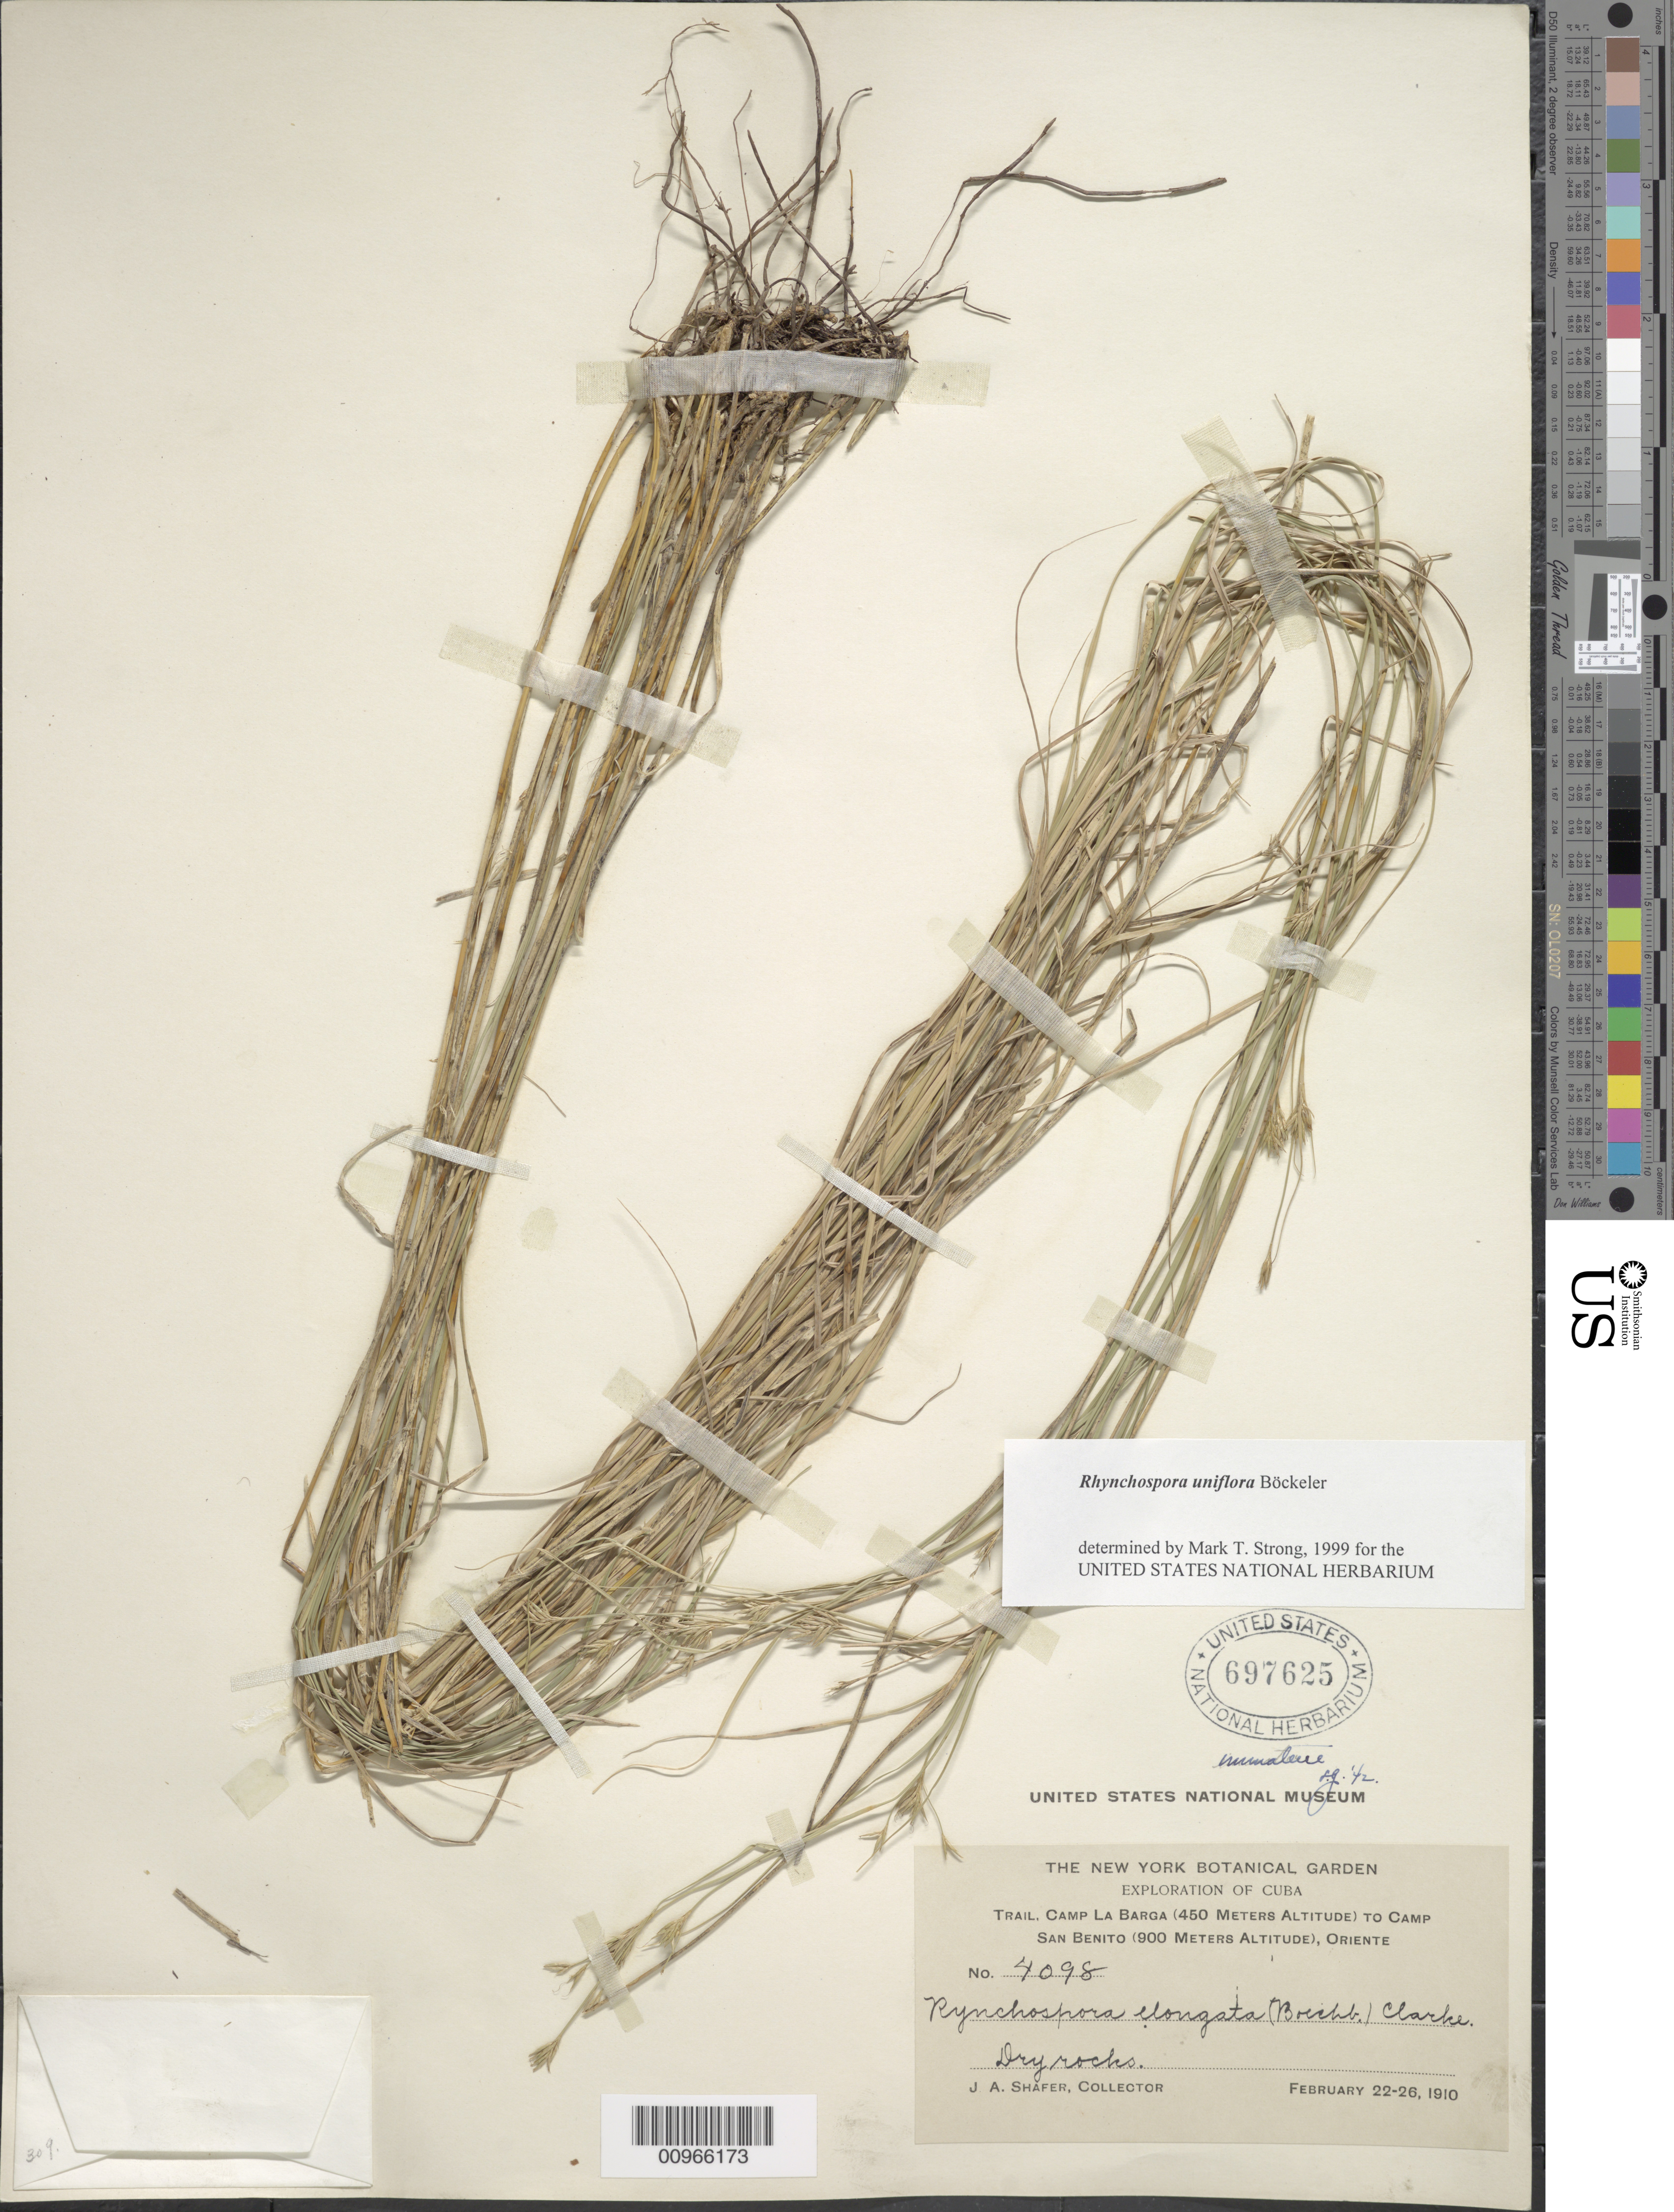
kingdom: Plantae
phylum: Tracheophyta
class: Liliopsida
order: Poales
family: Cyperaceae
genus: Rhynchospora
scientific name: Rhynchospora uniflora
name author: Boeckeler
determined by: Strong, M. T., (US), Smithsonian Institution - National Museum of Natural History (UNITED STATES)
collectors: J. A. Shafer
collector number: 4098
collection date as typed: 22 Feb 1910 to 26 Feb 1910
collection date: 1910-02-22/1910-02-26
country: Cuba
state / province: Oriente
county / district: Dry forest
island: Cuba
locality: Trail from Camp La Barga to Camp San Benito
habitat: Dry rocks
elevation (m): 450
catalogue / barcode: US 697625